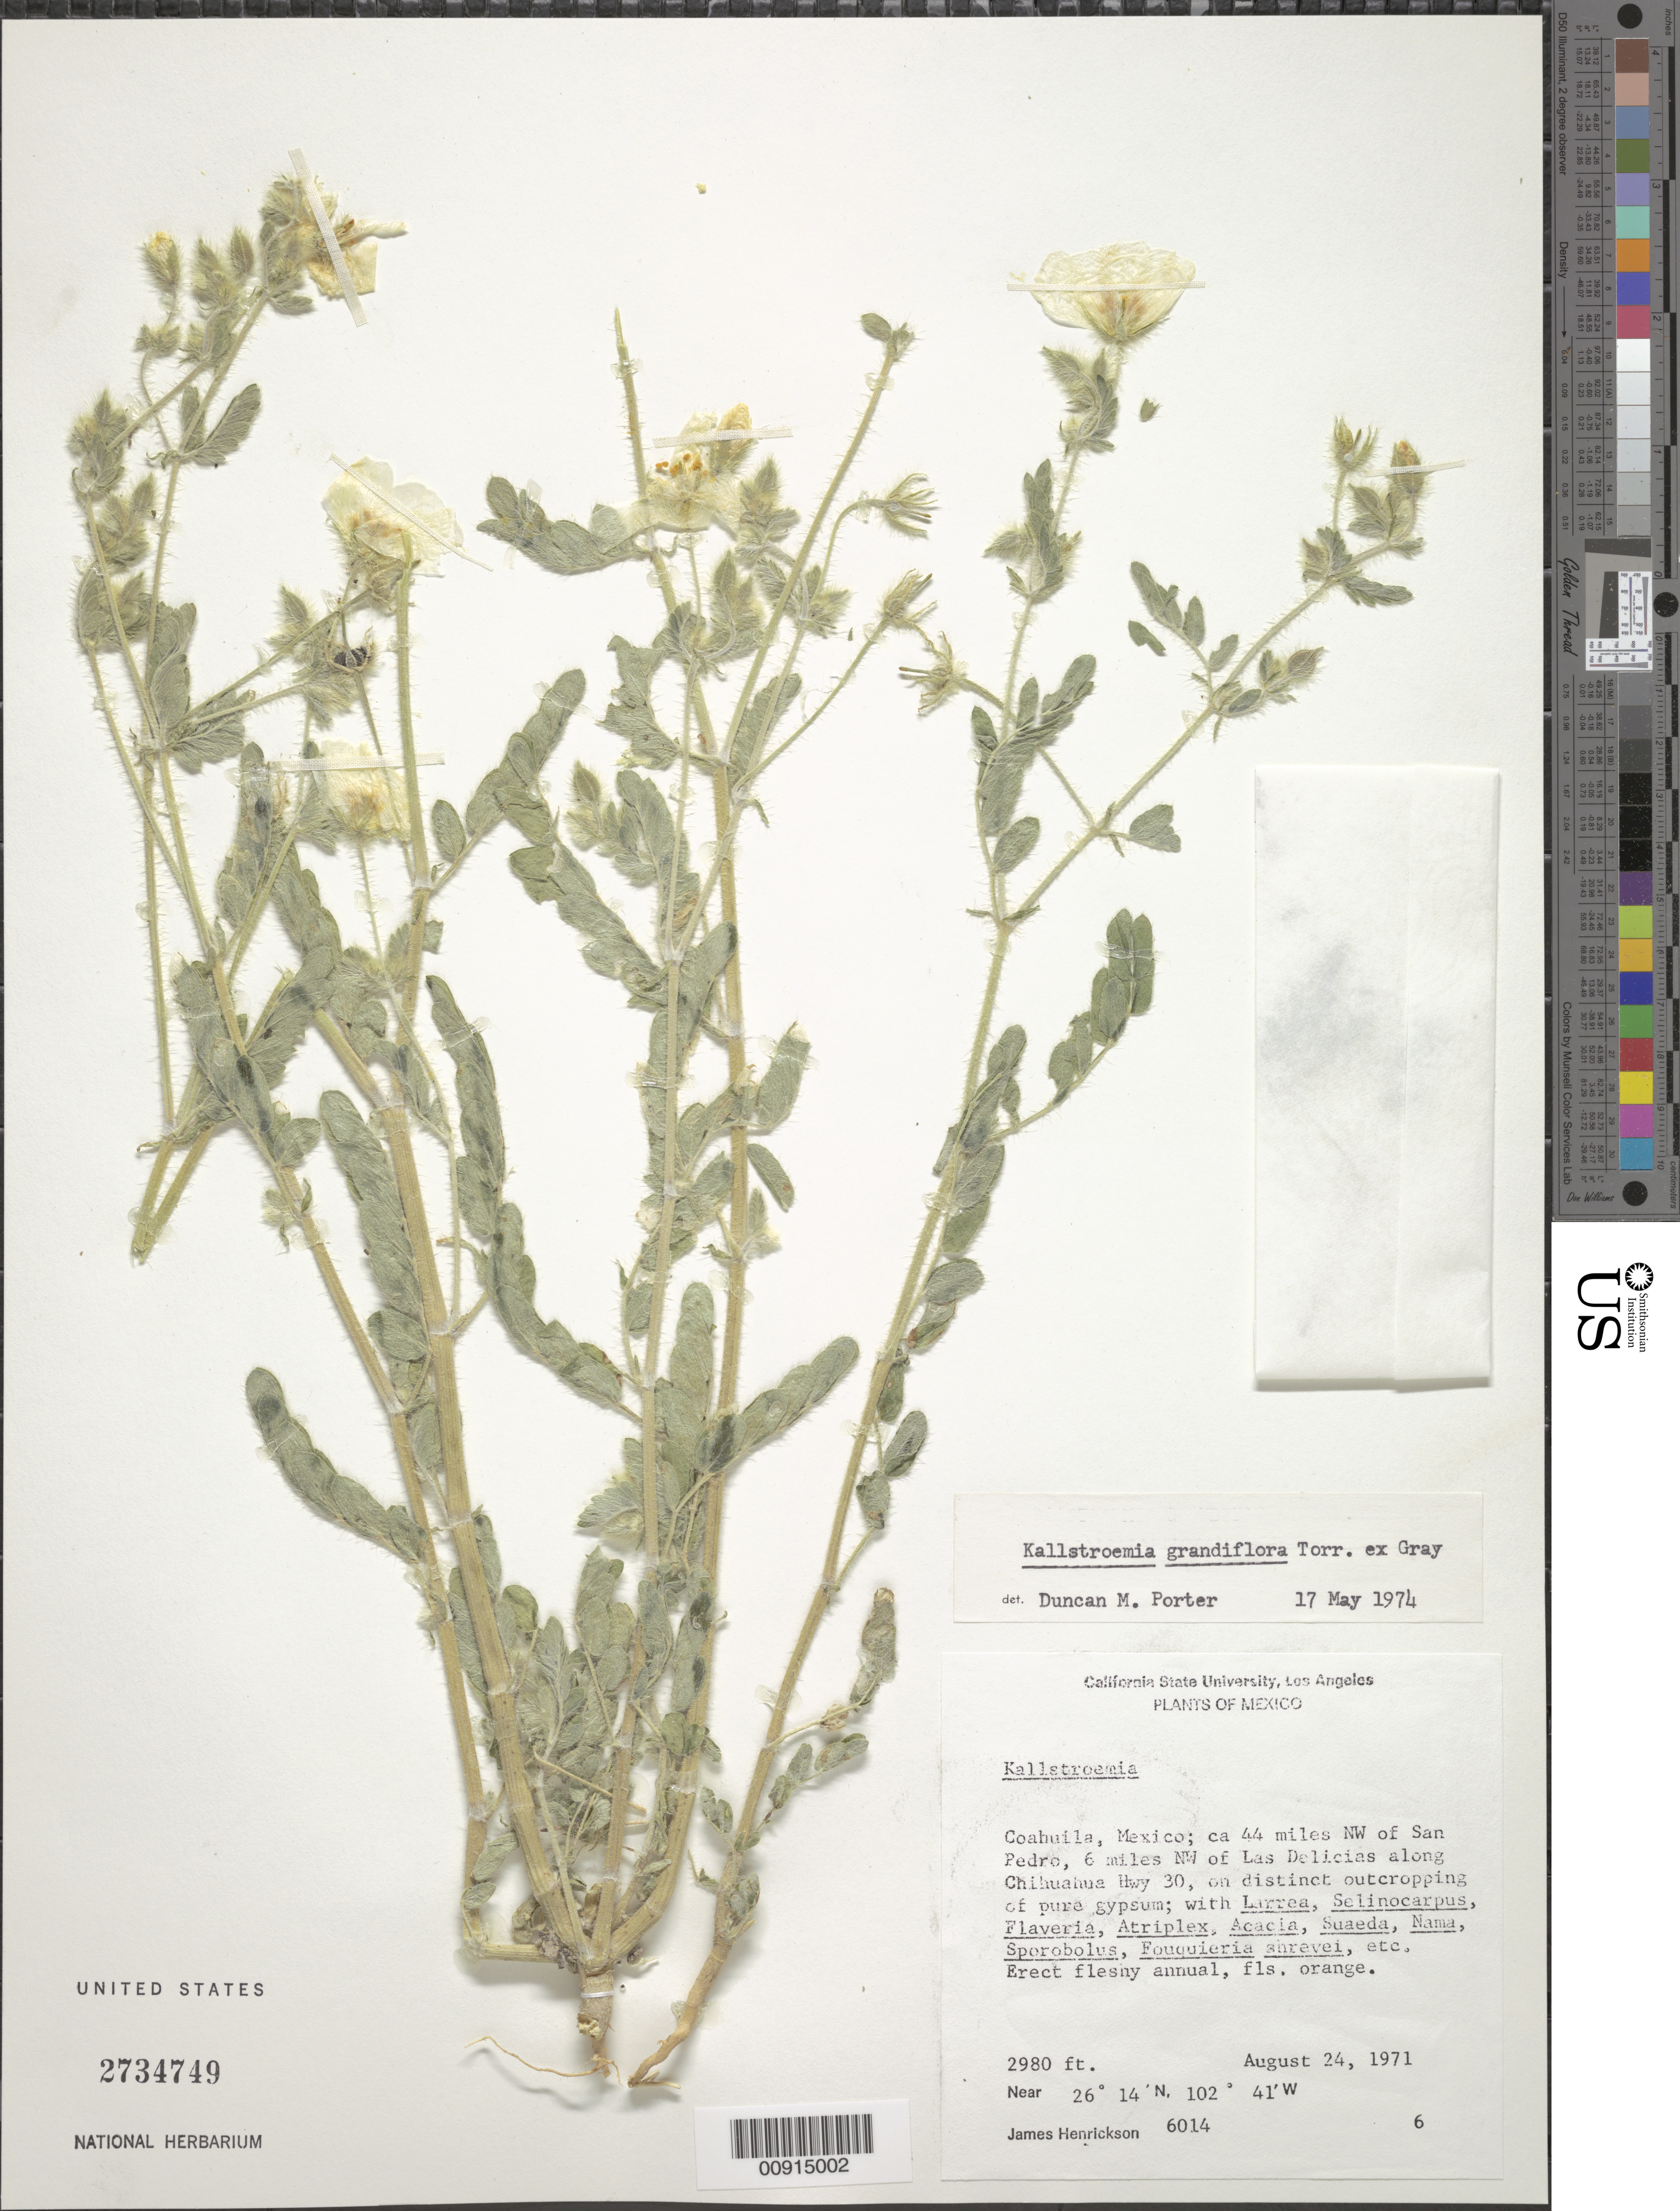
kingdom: Plantae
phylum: Tracheophyta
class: Magnoliopsida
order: Zygophyllales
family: Zygophyllaceae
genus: Kallstroemia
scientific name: Kallstroemia grandiflora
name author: Torr. ex A. Gray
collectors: J. Henrickson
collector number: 6014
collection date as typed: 24 Aug 1971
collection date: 1971-08-24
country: Mexico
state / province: Coahuila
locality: Coahuila: ca. 44 miles NW of San Pedro, 6 miles NW of Las Delicias along Chihuahua Hwy 30.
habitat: On distinct outcropping of pure gypsum; with Larrea, Selinocarpus, Flaveria, Atriplex, Acacia, Suaeda, Nama, Sporobolus,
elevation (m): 908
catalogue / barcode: US 2734749